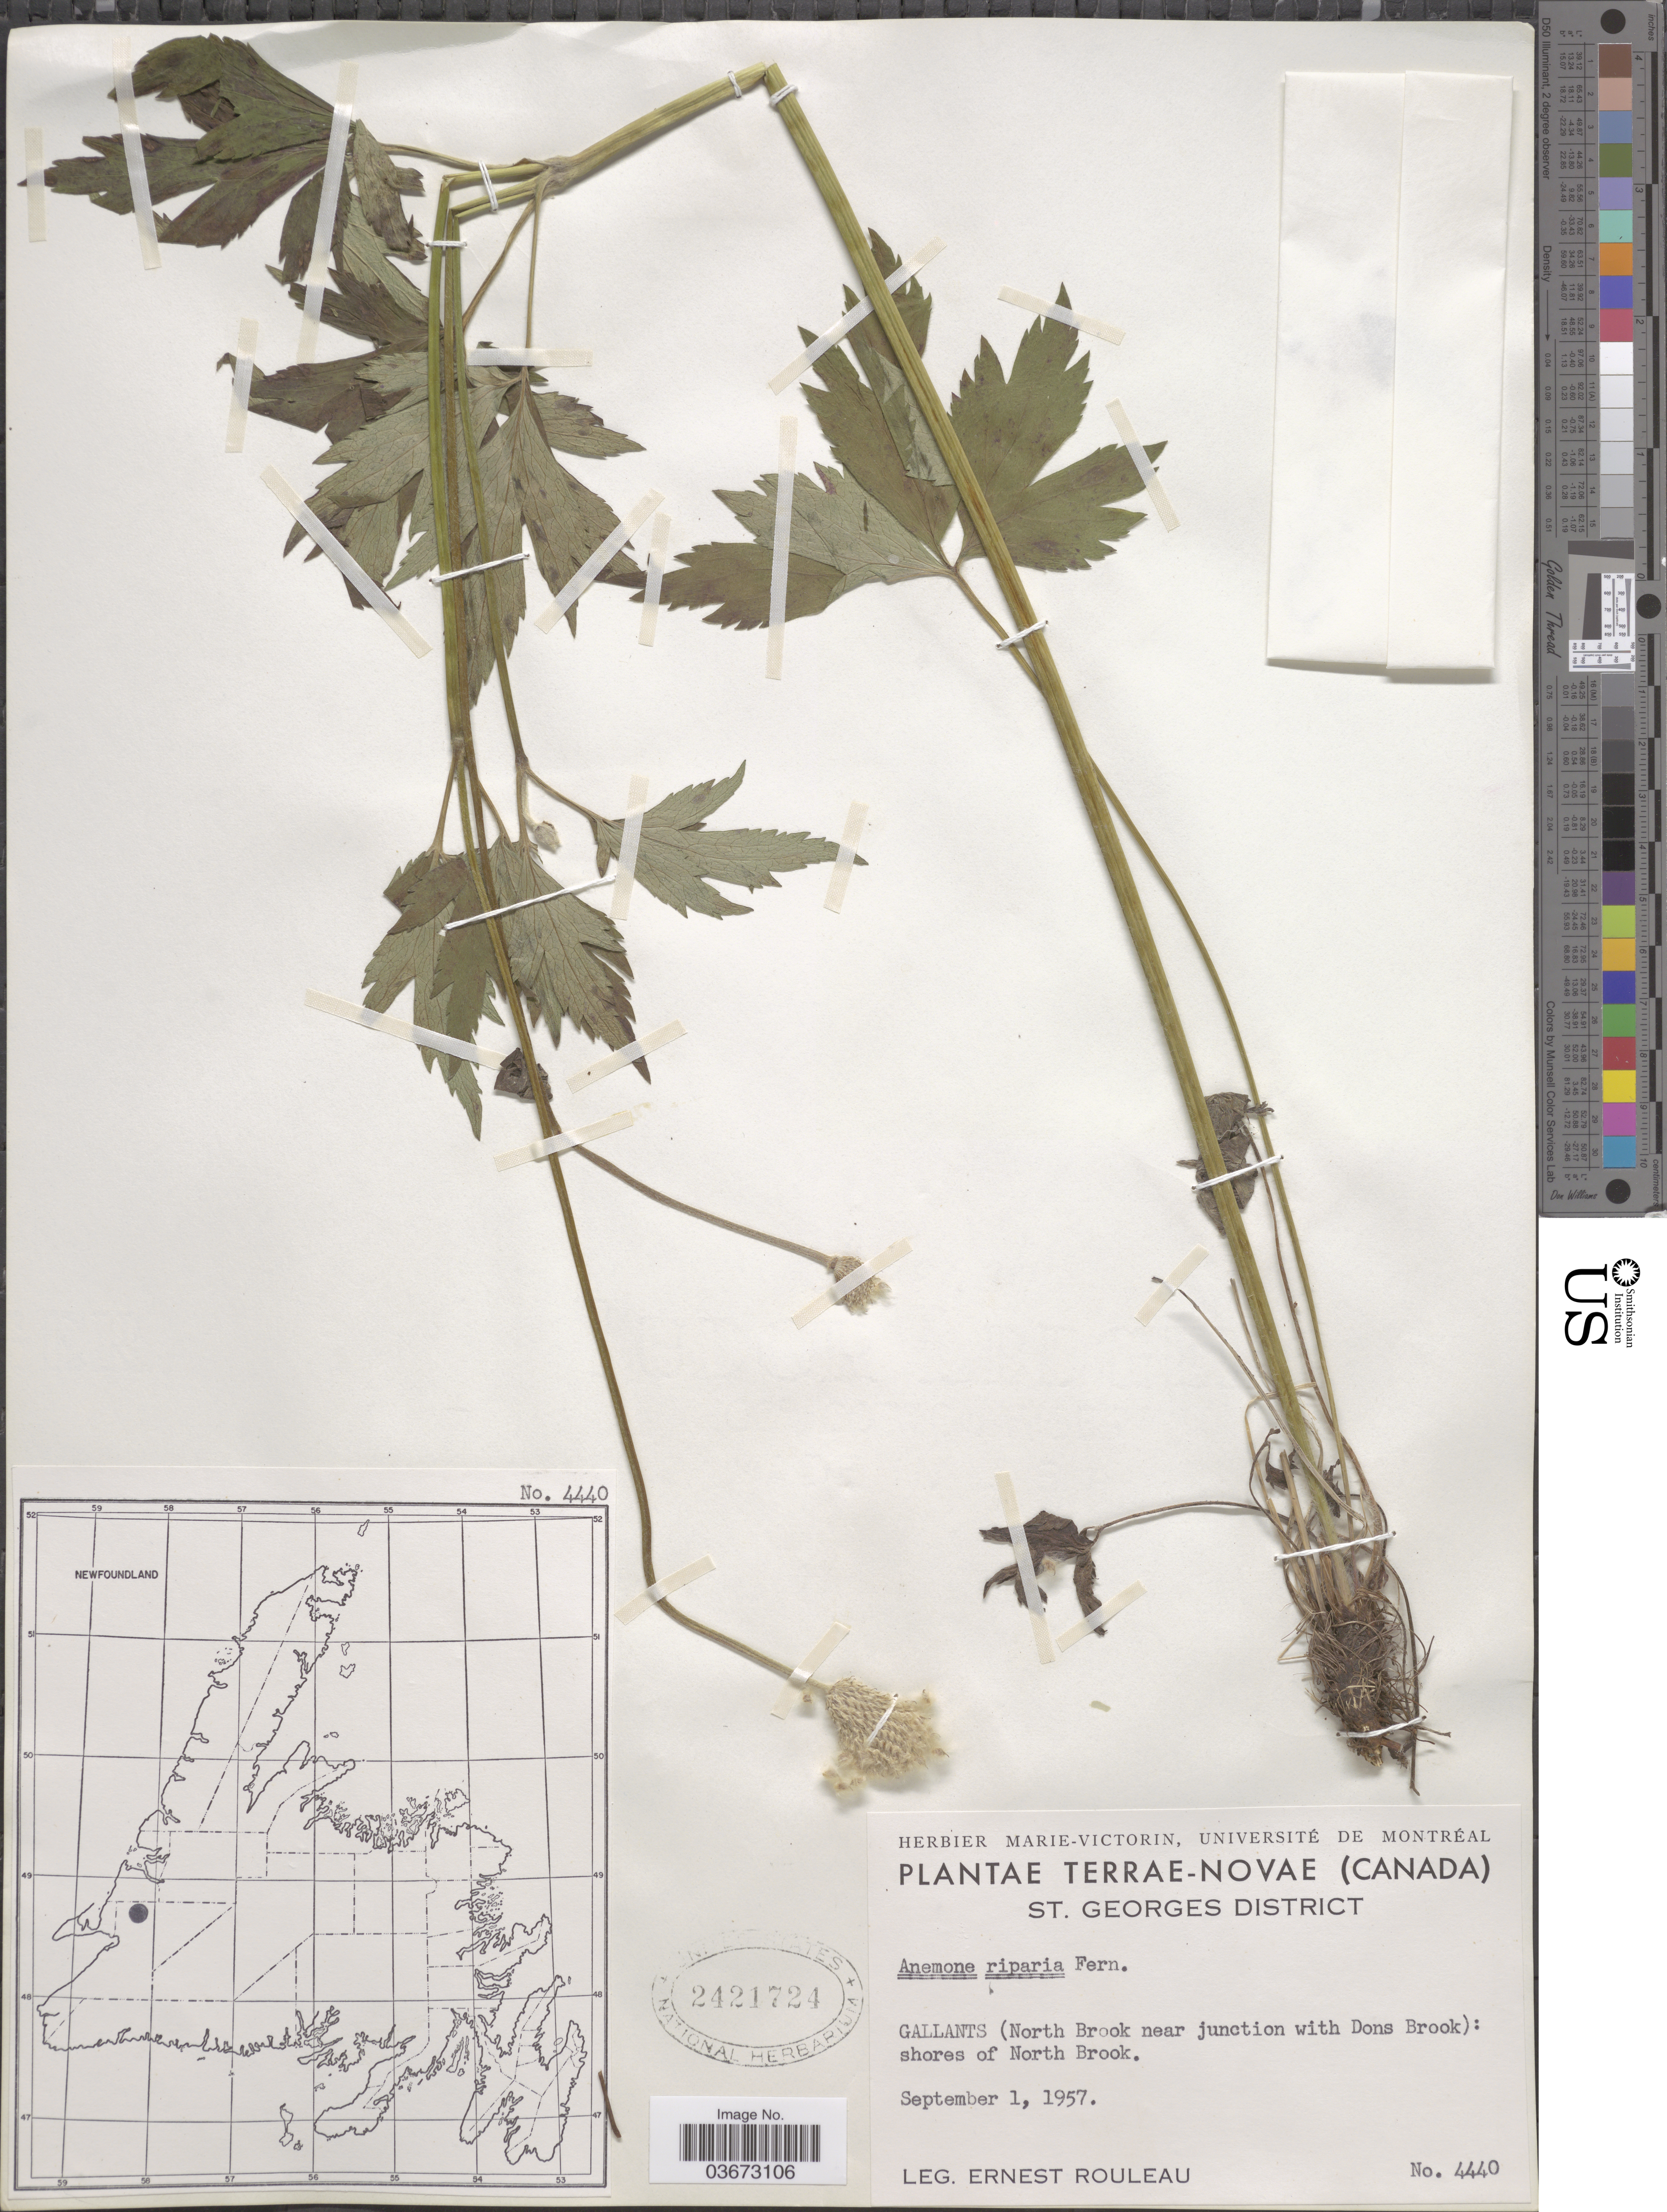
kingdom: Plantae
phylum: Tracheophyta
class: Magnoliopsida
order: Ranunculales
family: Ranunculaceae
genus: Anemone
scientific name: Anemone riparia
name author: Fernald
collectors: E. Rouleau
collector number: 4440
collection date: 1957-09-01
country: Canada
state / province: Newfoundland and Labrador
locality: Terrae-Novae. St. Georges District. Gallants (North Brook near junction with Dons Brook): shores of North Brook.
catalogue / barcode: US 2421724